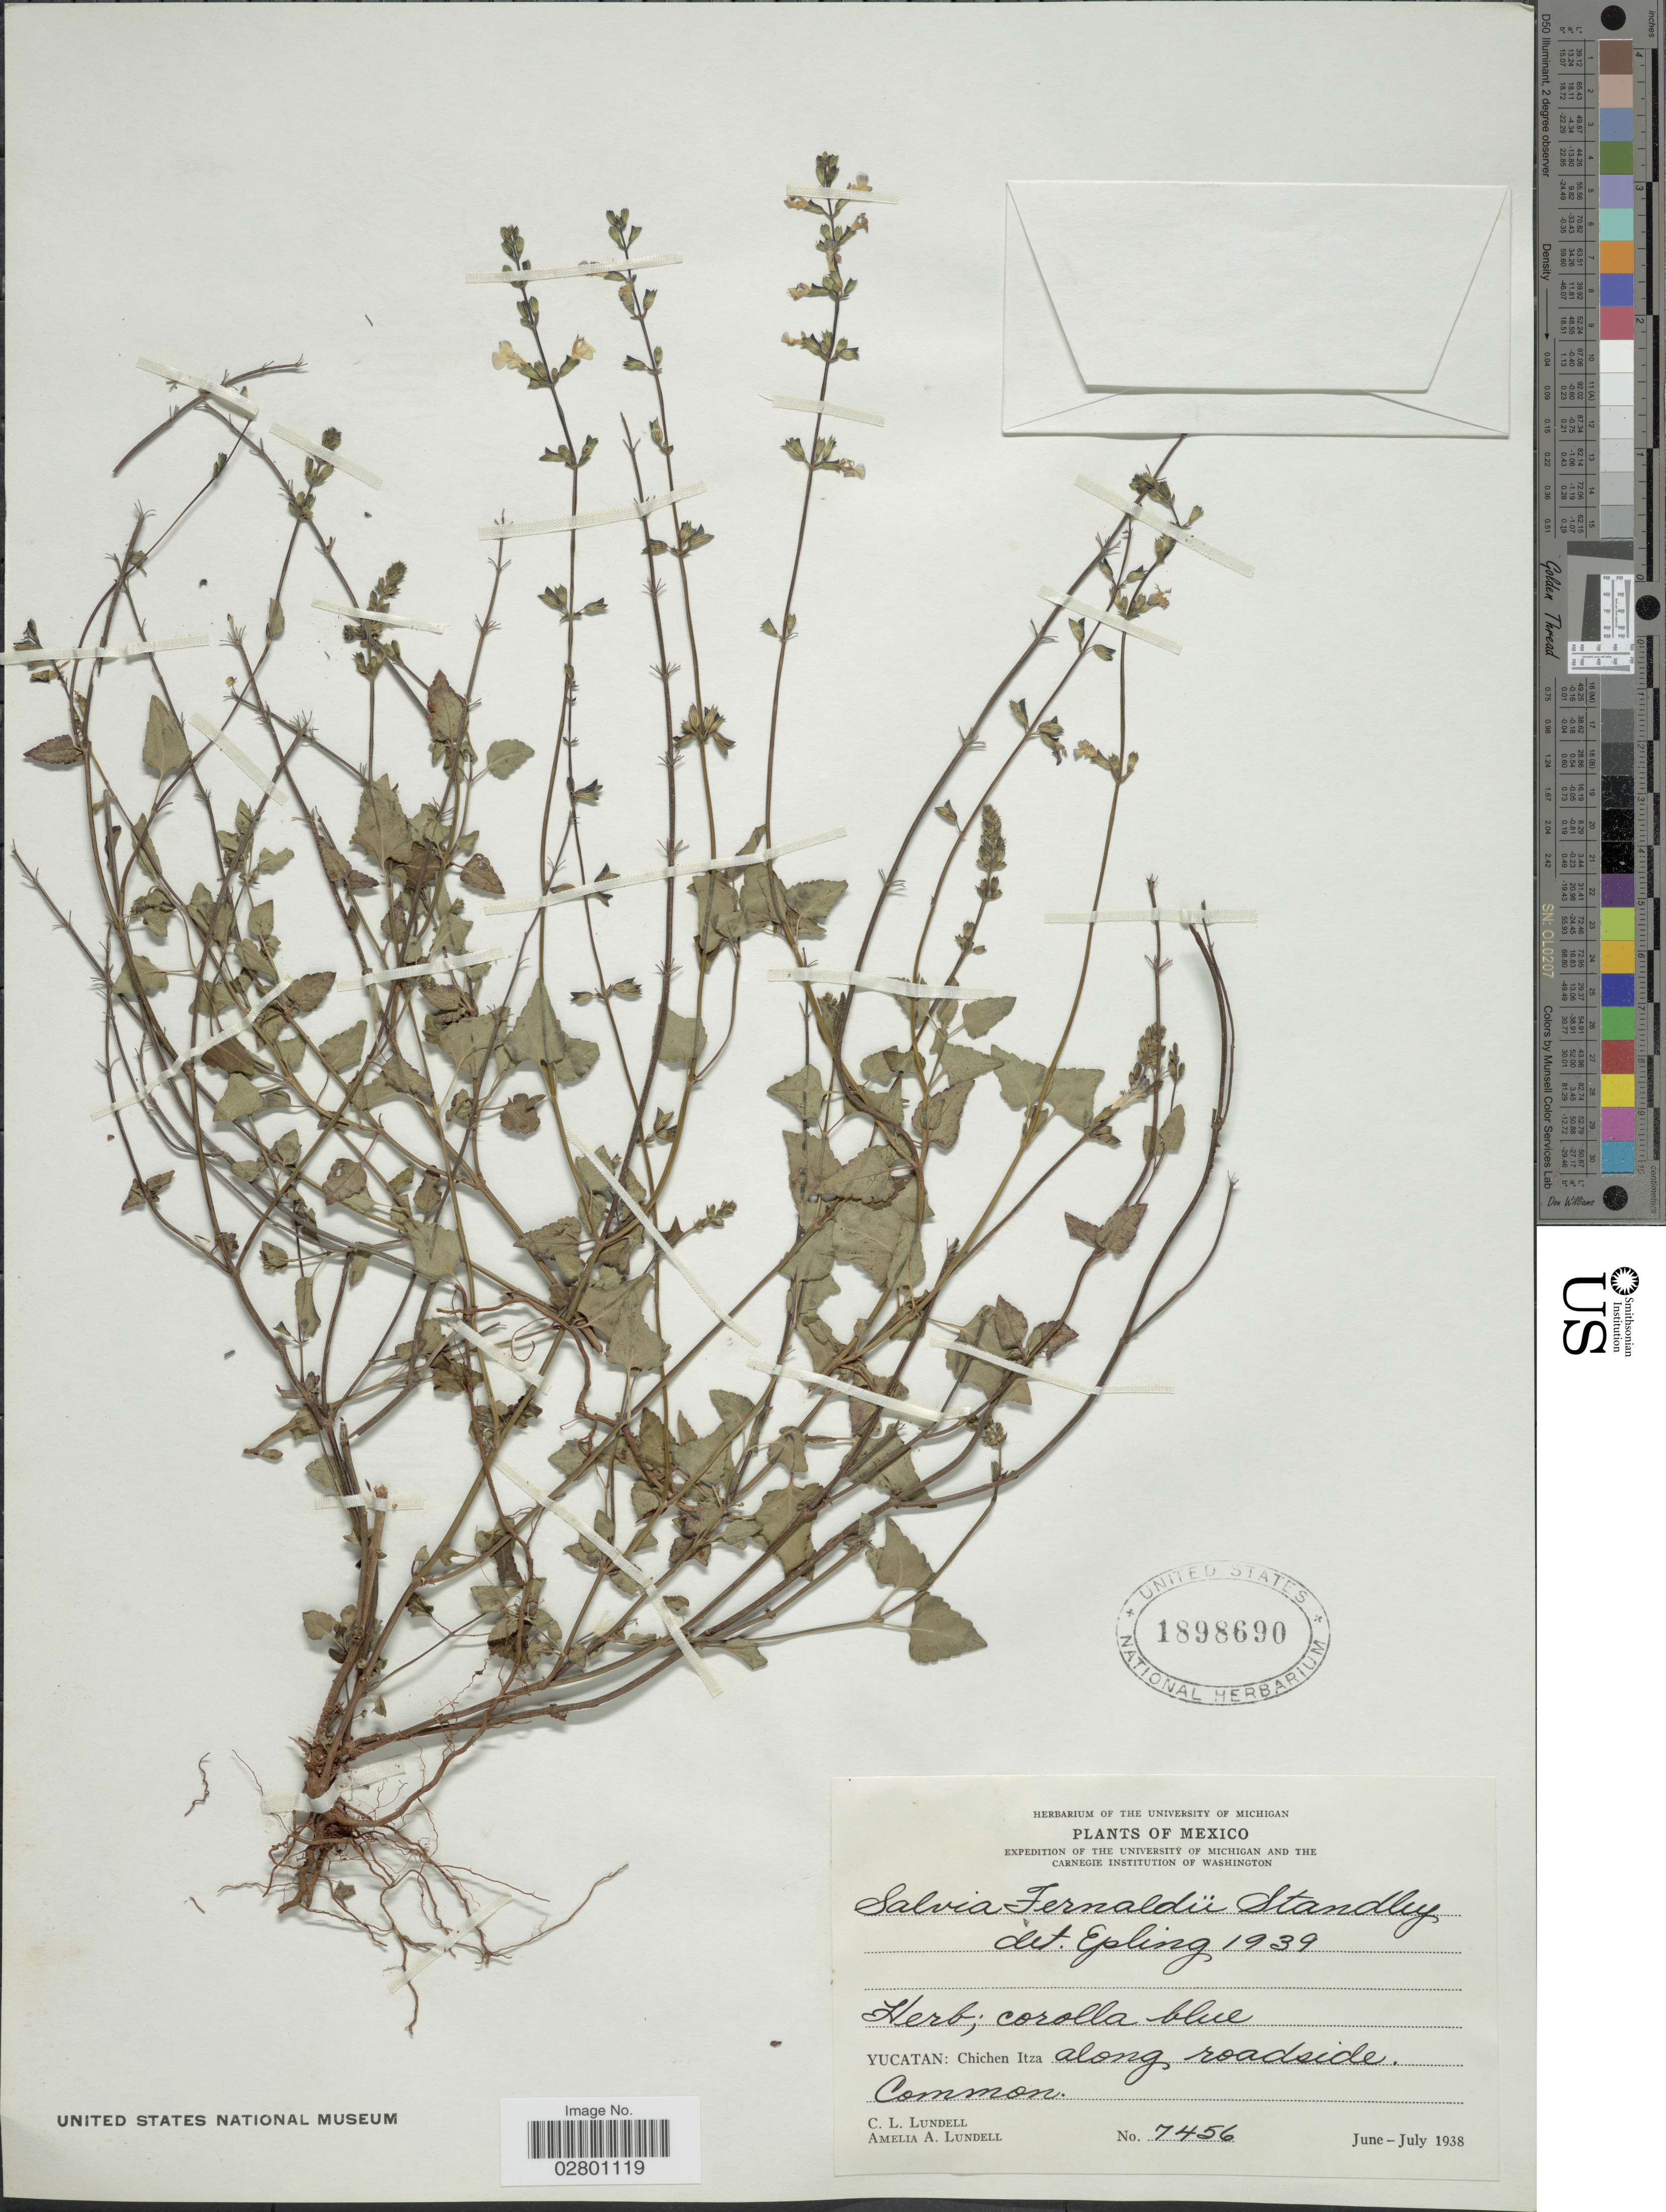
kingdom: Plantae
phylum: Tracheophyta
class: Magnoliopsida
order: Lamiales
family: Lamiaceae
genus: Salvia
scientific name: Salvia fernaldii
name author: Standl.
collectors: C. L. Lundell & A. A. Lundell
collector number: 7456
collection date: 1938-06/1938-07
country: Mexico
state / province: Yucatán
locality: Chichen Itza along roadside.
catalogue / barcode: US 1898690